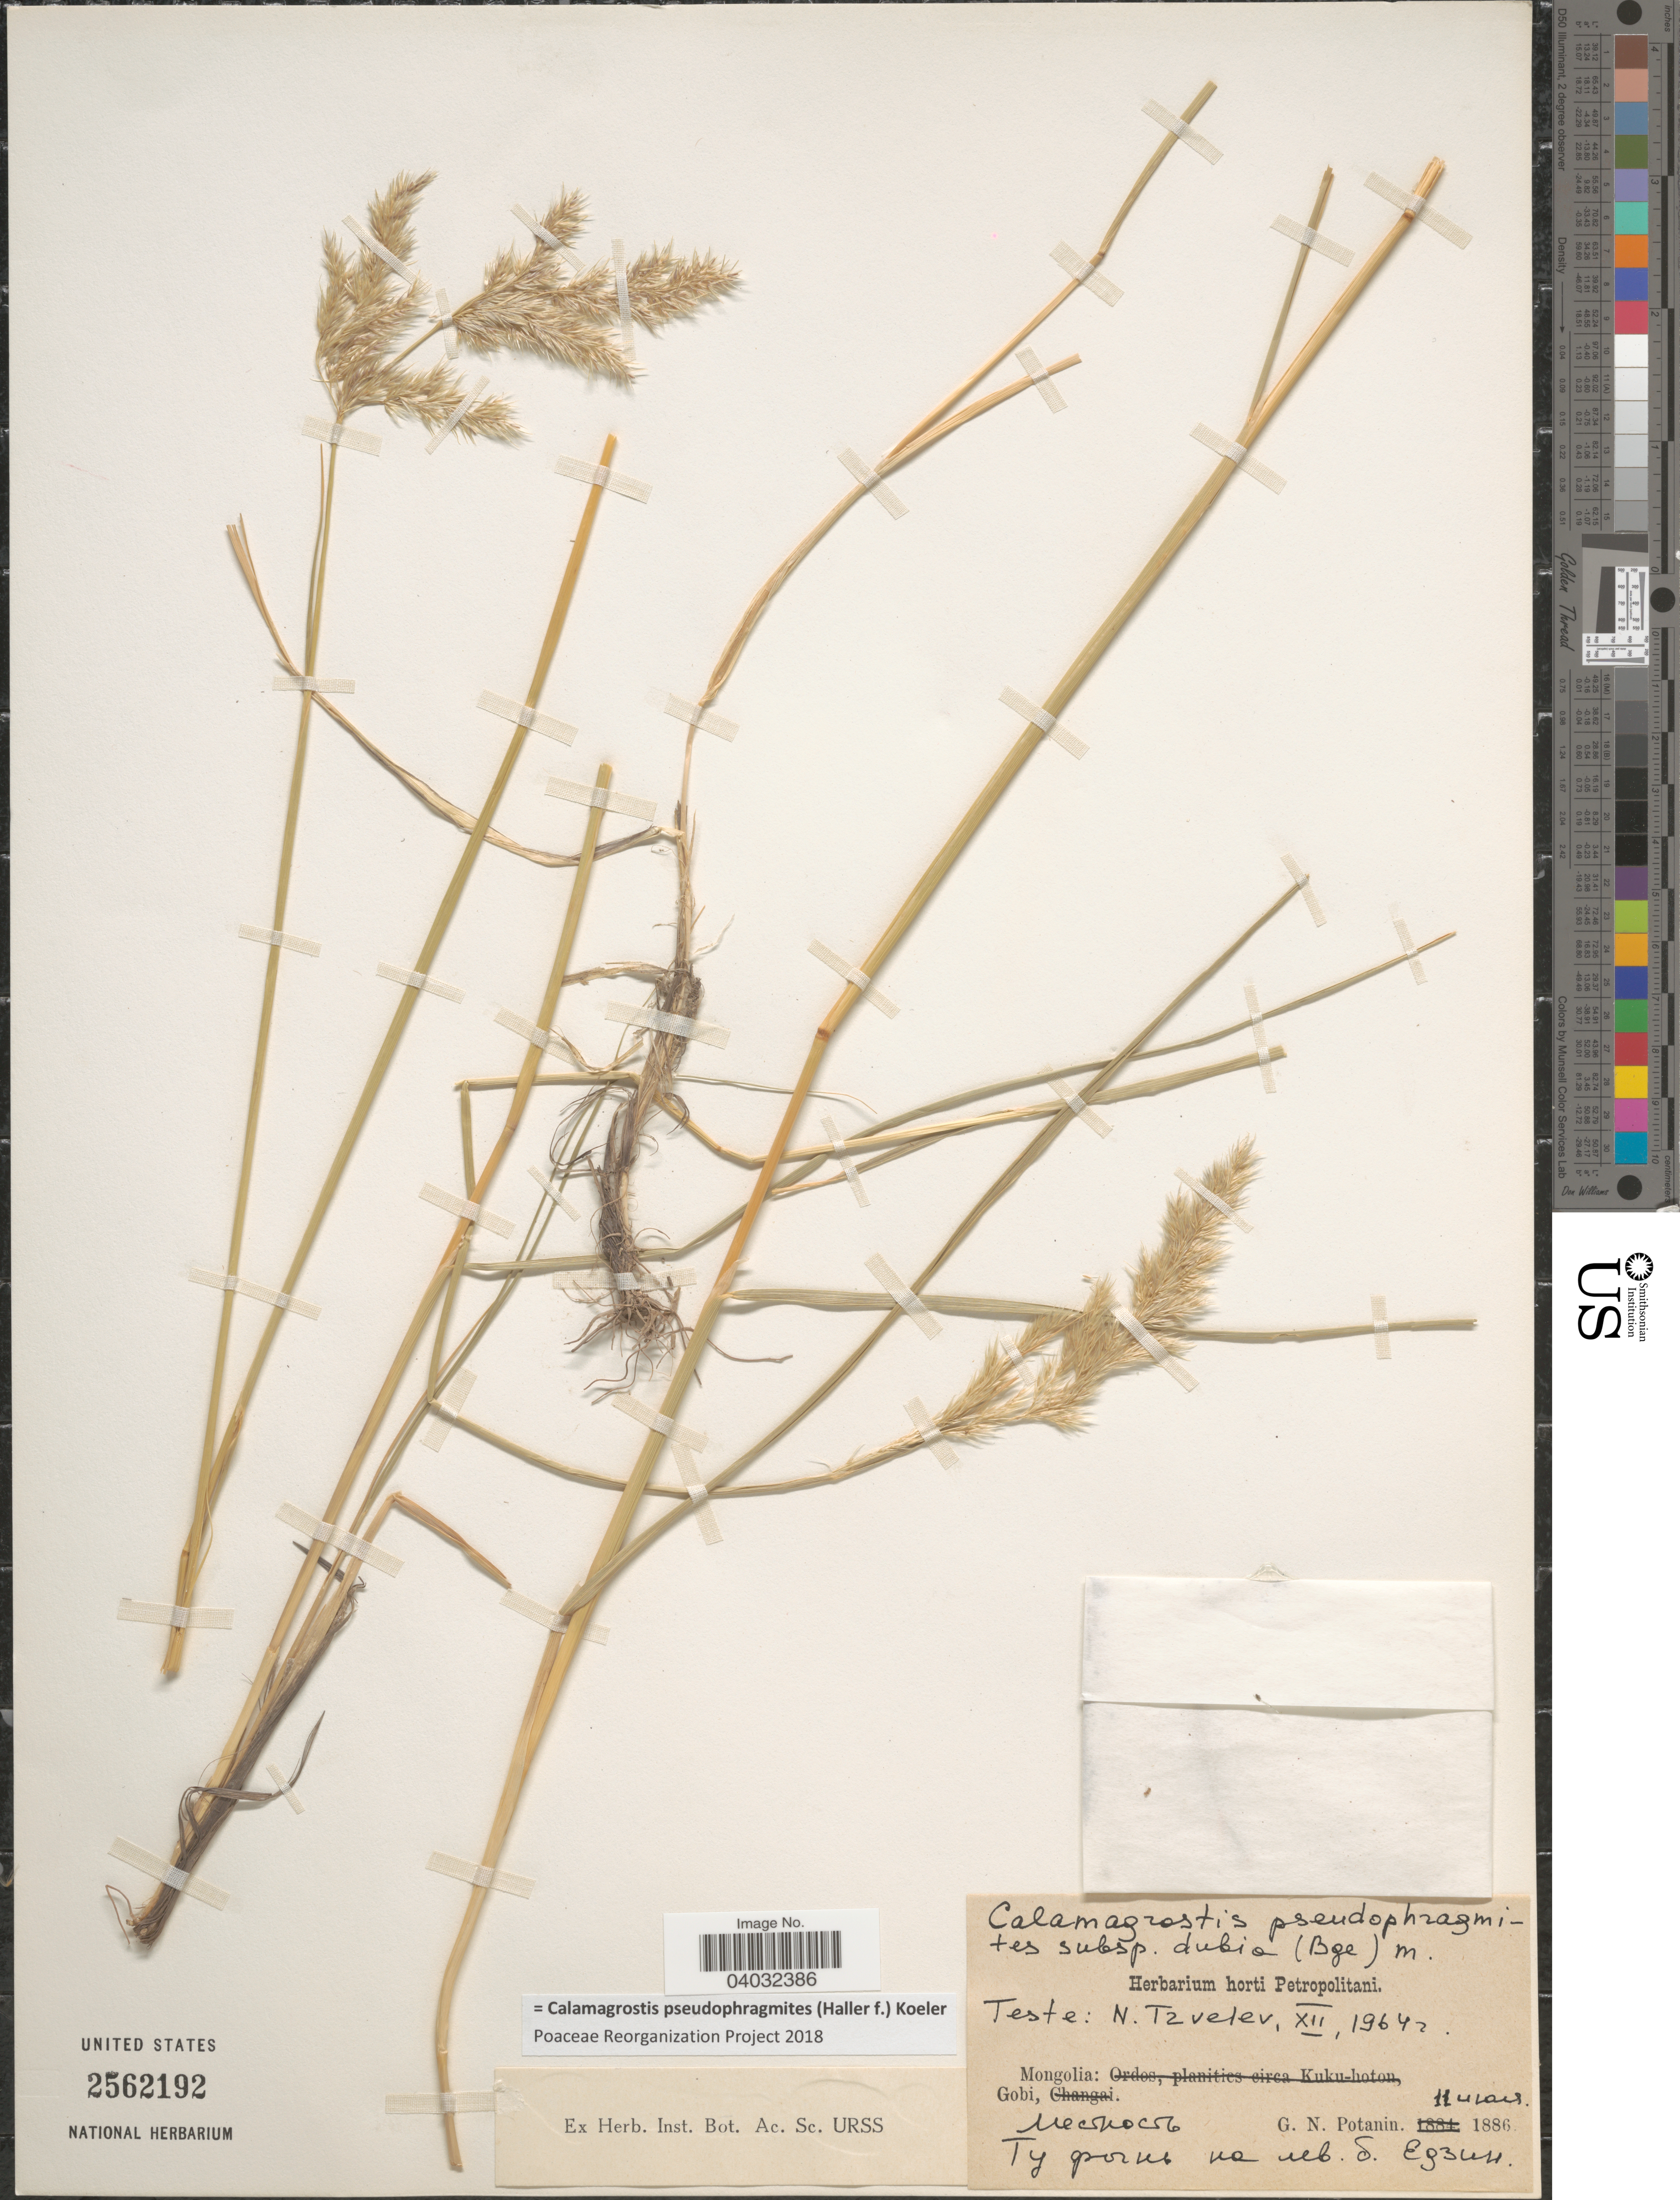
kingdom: Plantae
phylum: Tracheophyta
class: Liliopsida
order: Poales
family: Poaceae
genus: Calamagrostis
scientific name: Calamagrostis pseudophragmites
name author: (Haller f.) Koeler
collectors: G. Potanin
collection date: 1964-12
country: Mongolia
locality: Teste: N. Tzvelev. Gobi. X.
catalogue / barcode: US 2562192